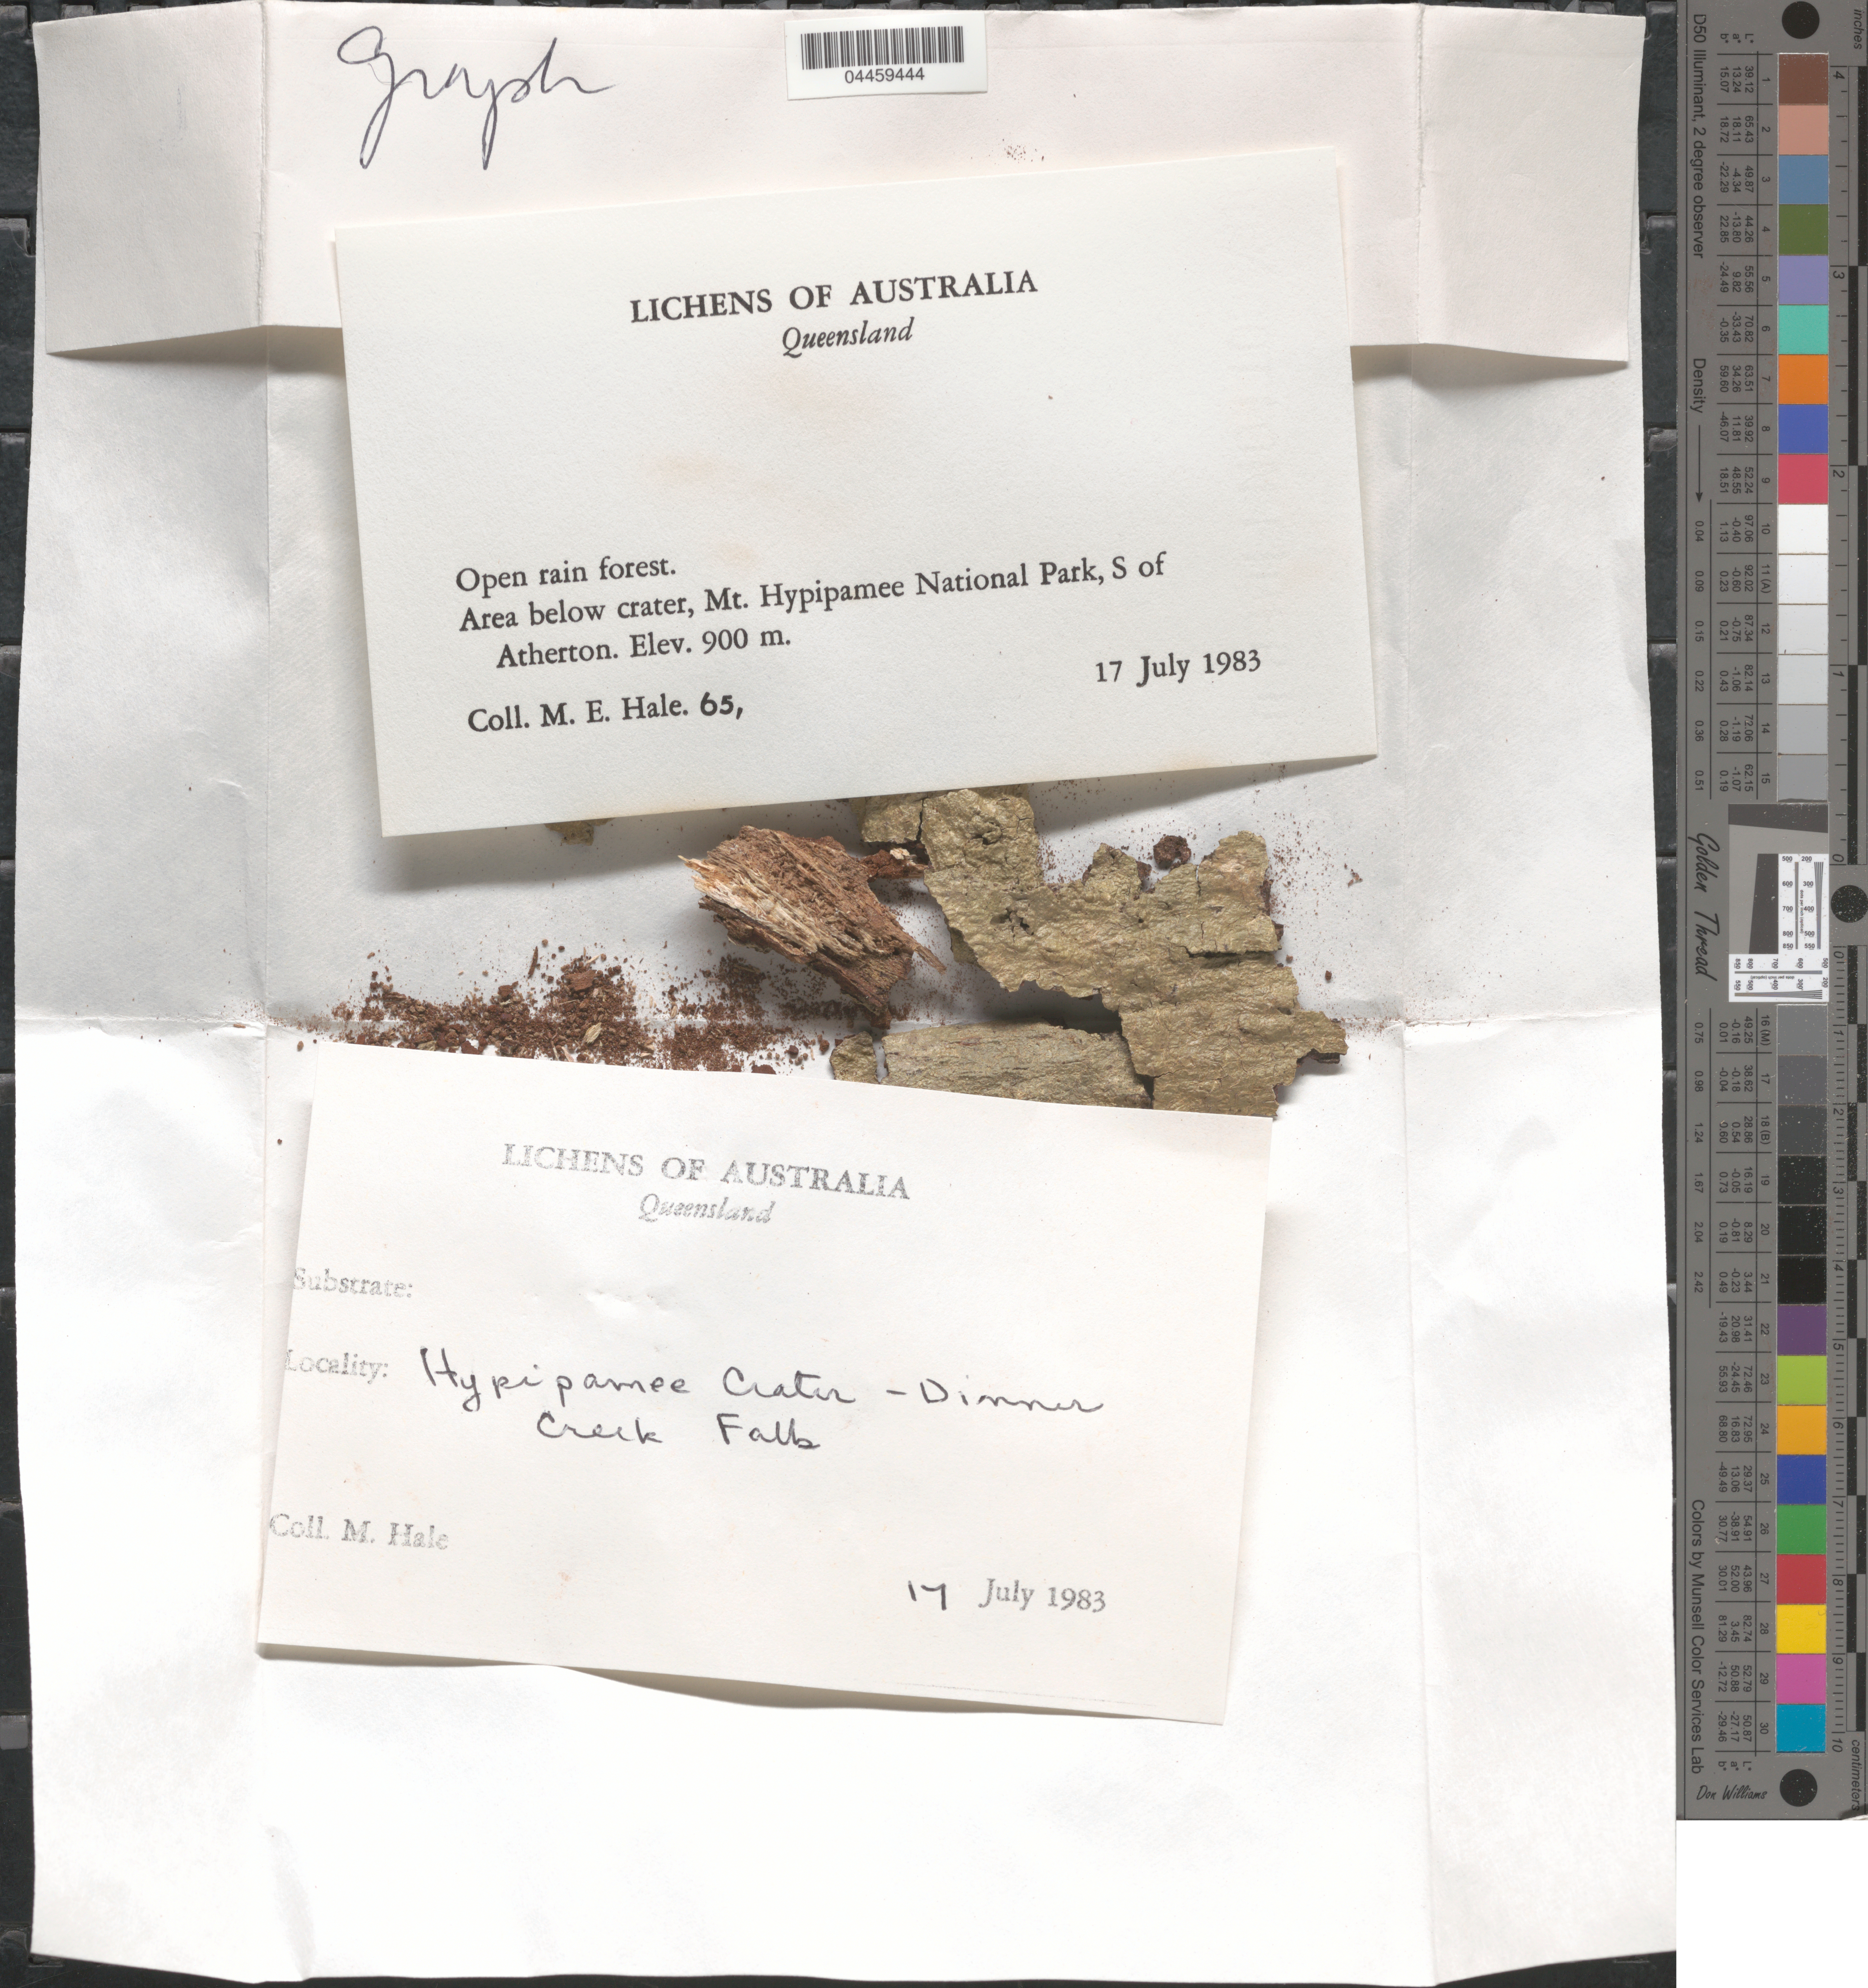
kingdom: Fungi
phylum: Ascomycota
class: Lecanoromycetes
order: Ostropales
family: Graphidaceae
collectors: M. Hale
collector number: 65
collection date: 1983-07-17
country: Australia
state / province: Queensland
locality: Area below crater, Mt Hypipamee National Park, S of Atherton. Dinner Creek Falls.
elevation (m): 900